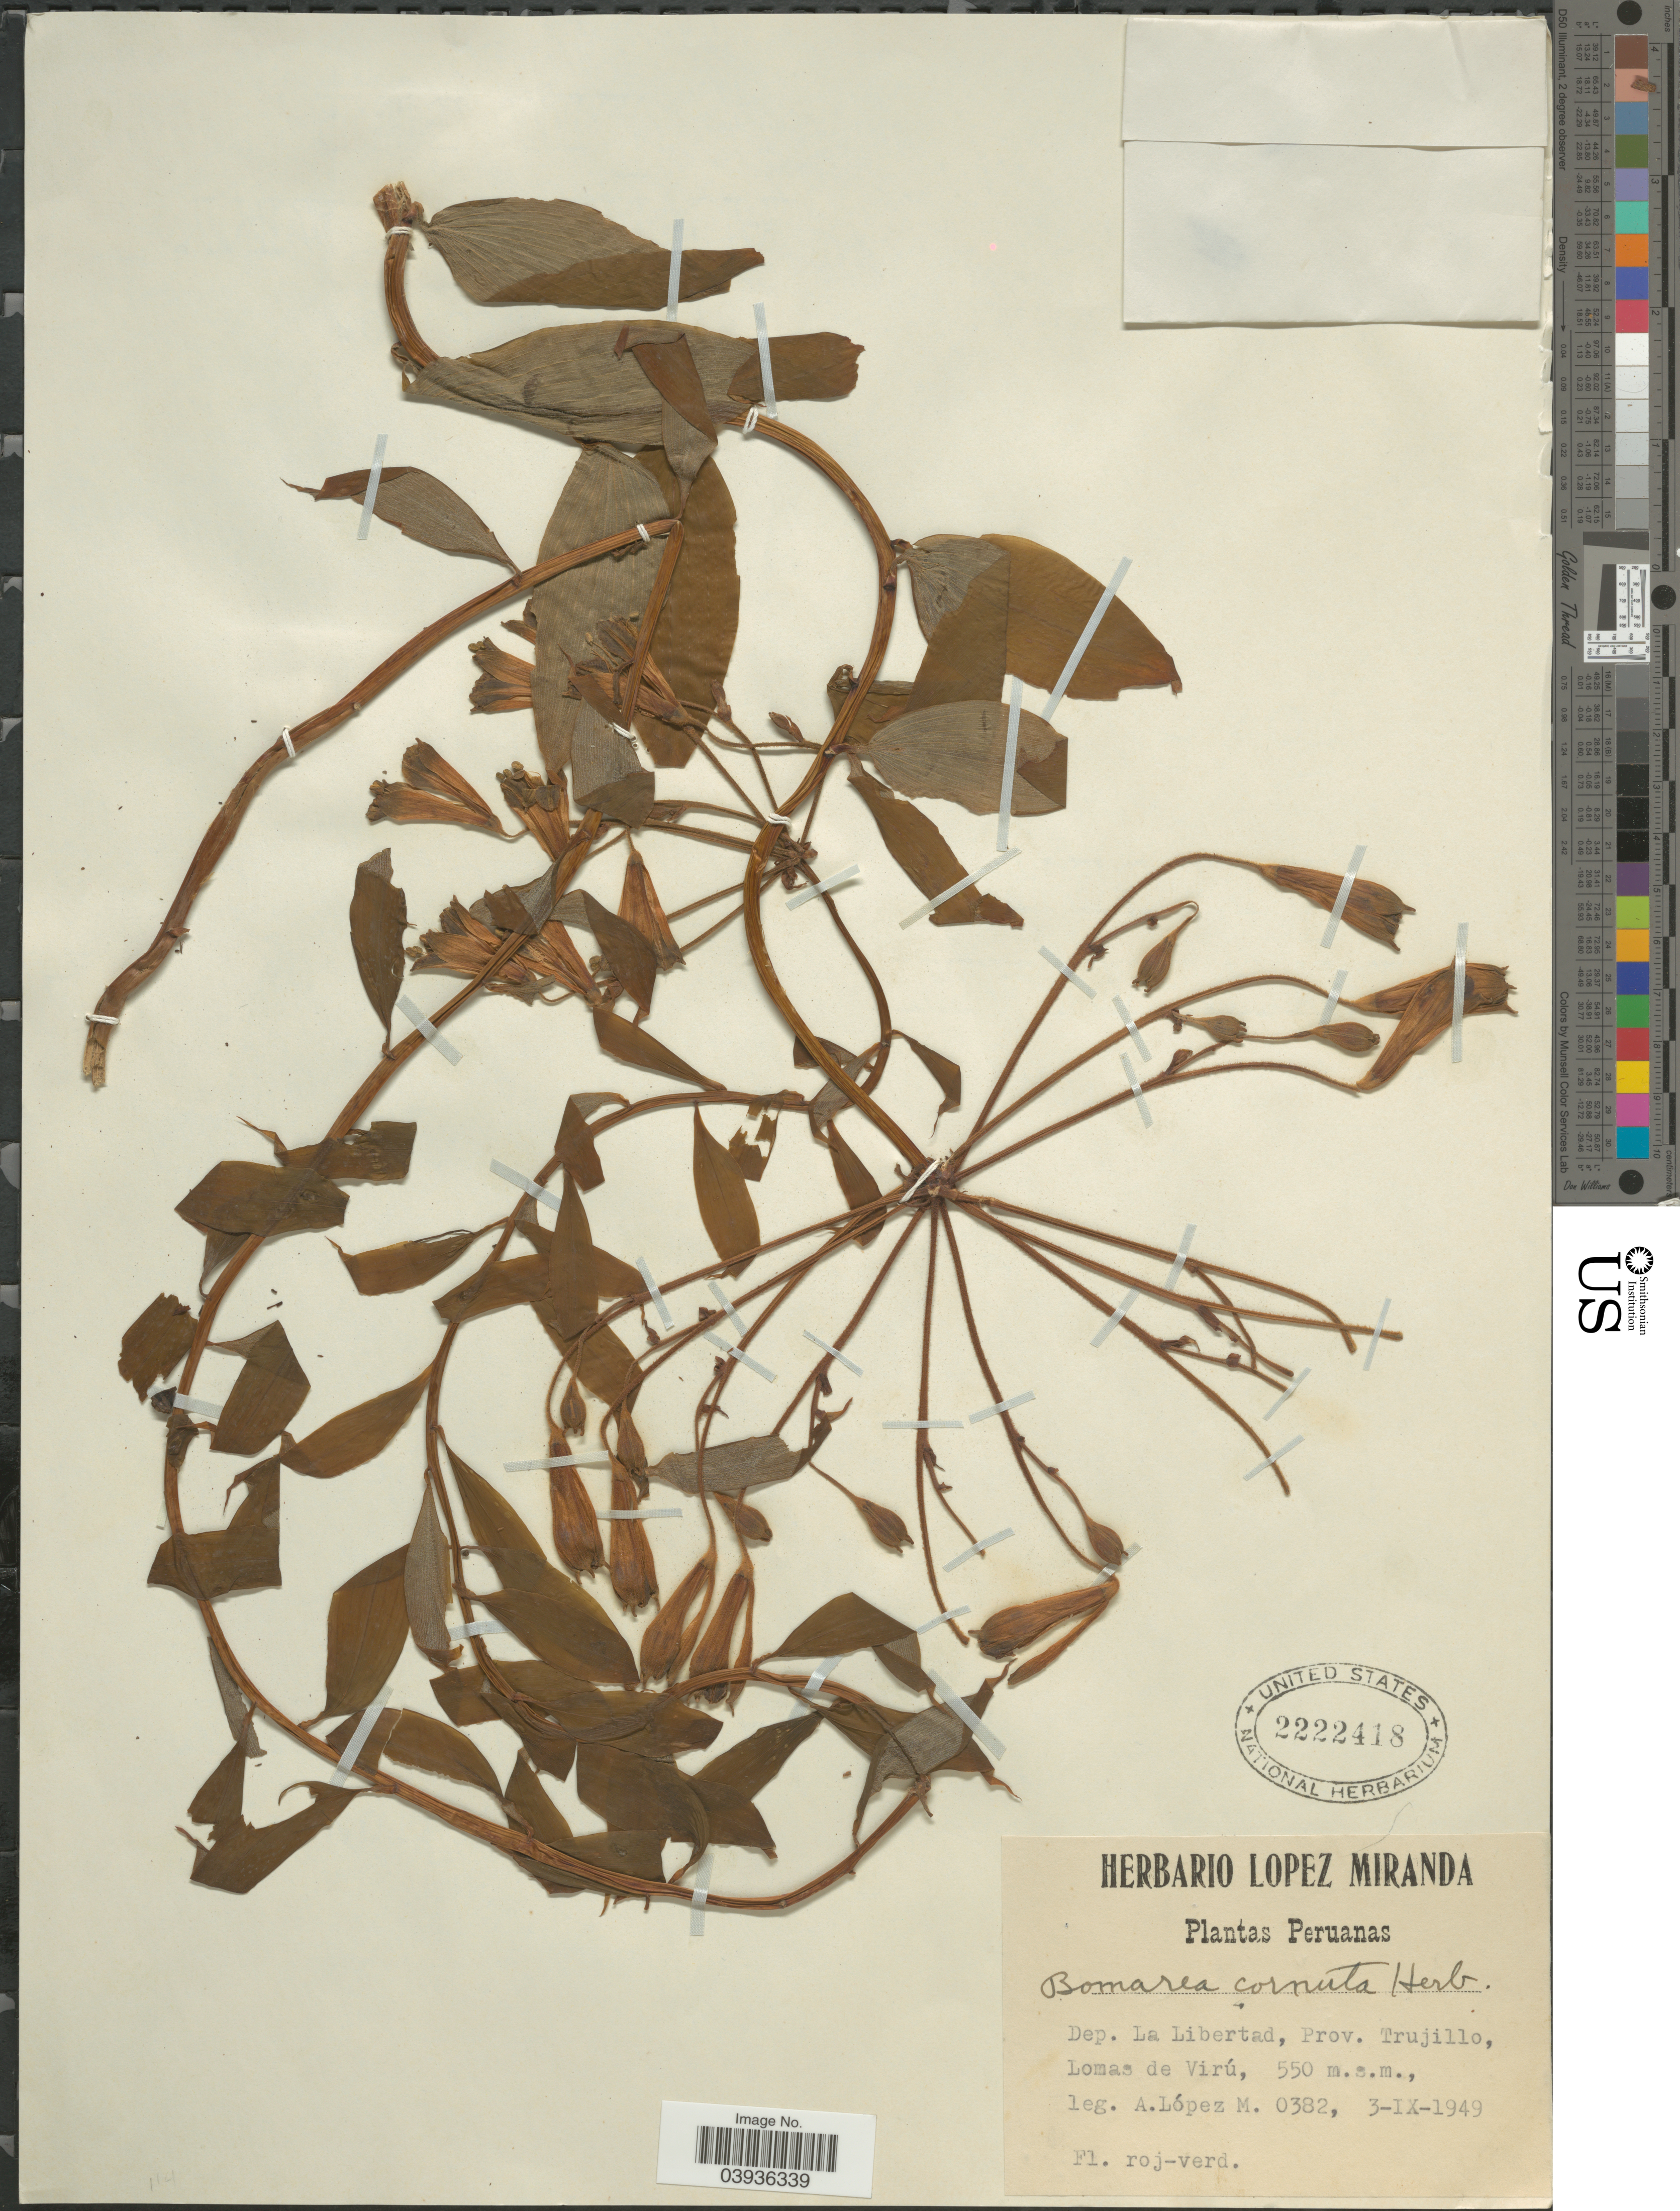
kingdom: Plantae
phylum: Tracheophyta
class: Liliopsida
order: Liliales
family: Alstroemeriaceae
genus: Bomarea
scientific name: Bomarea cornuta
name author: Herb.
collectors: A. López M.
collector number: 0382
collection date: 1949-09-03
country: Peru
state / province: La Libertad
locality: Dep. La Libertad, Prov. Trujillo, Lomas de Virú.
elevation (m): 550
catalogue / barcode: US 2222418